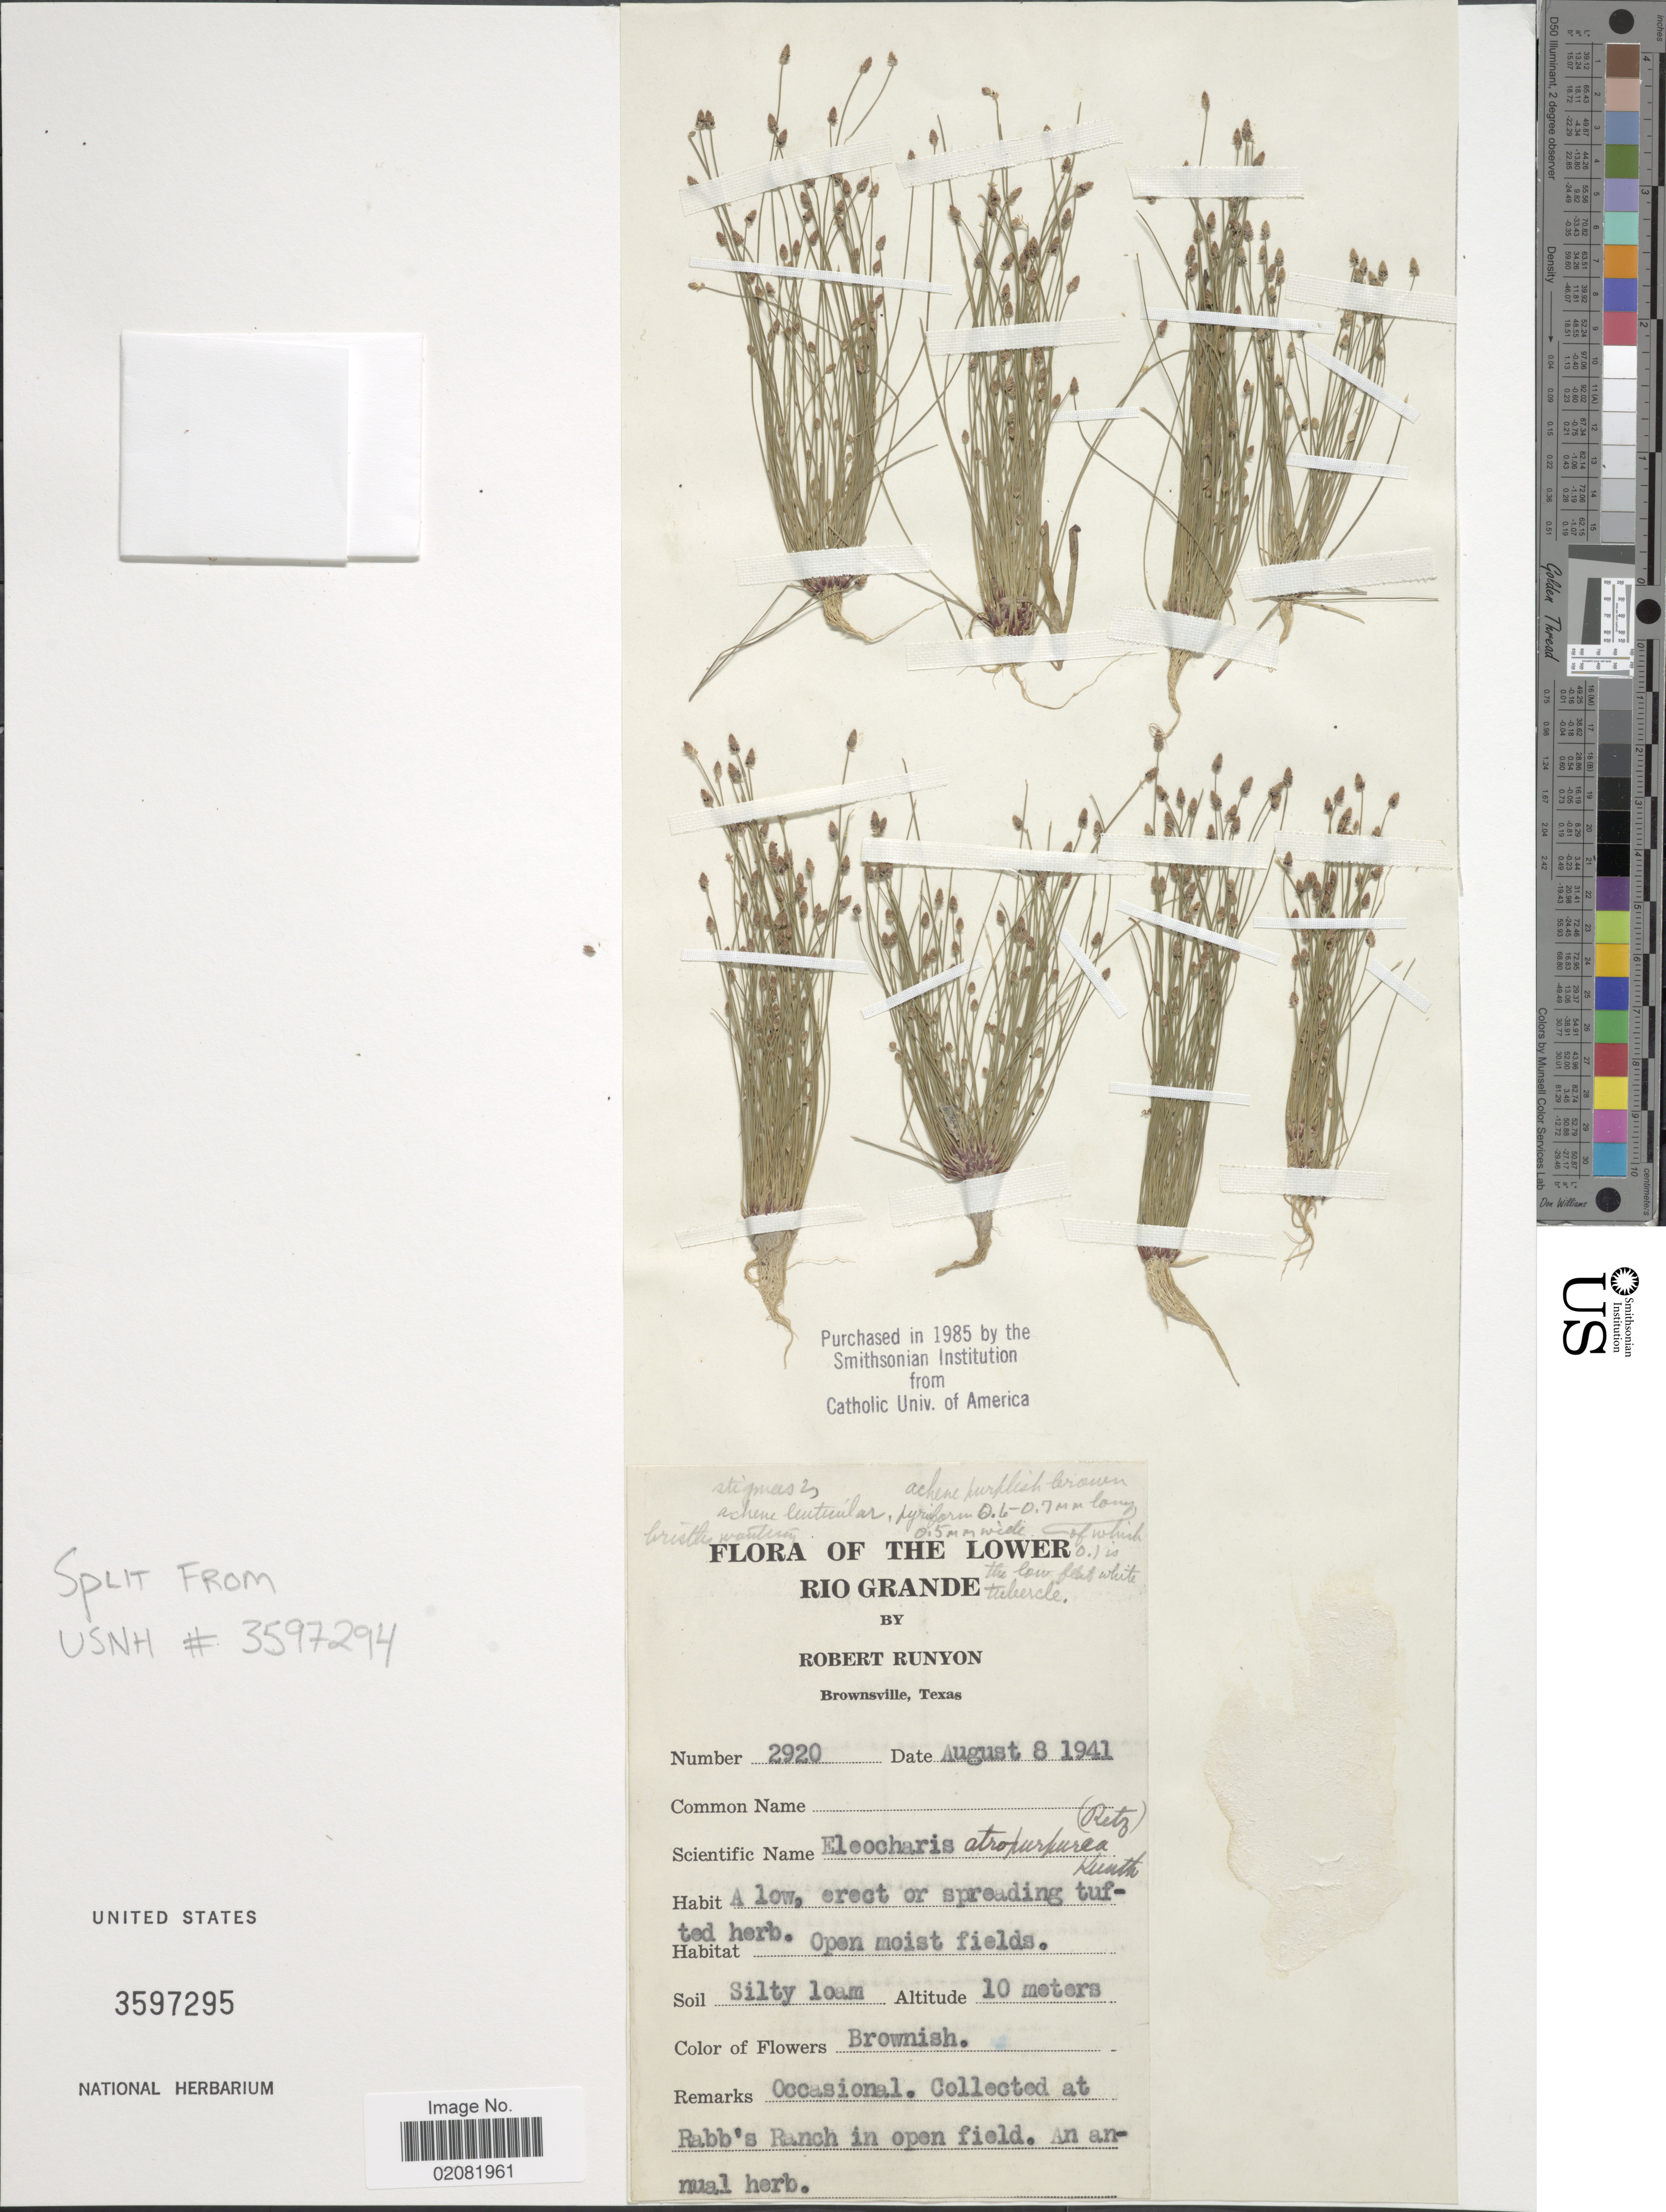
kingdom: Plantae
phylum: Tracheophyta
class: Liliopsida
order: Poales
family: Cyperaceae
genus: Eleocharis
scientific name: Eleocharis atropurpurea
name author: (Retz.) J. Presl & C. Presl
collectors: R. Runyon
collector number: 2920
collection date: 1941-08-08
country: United States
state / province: Texas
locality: The Lower Rio Grande, Rabb's Ranch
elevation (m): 10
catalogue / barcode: US 3597295